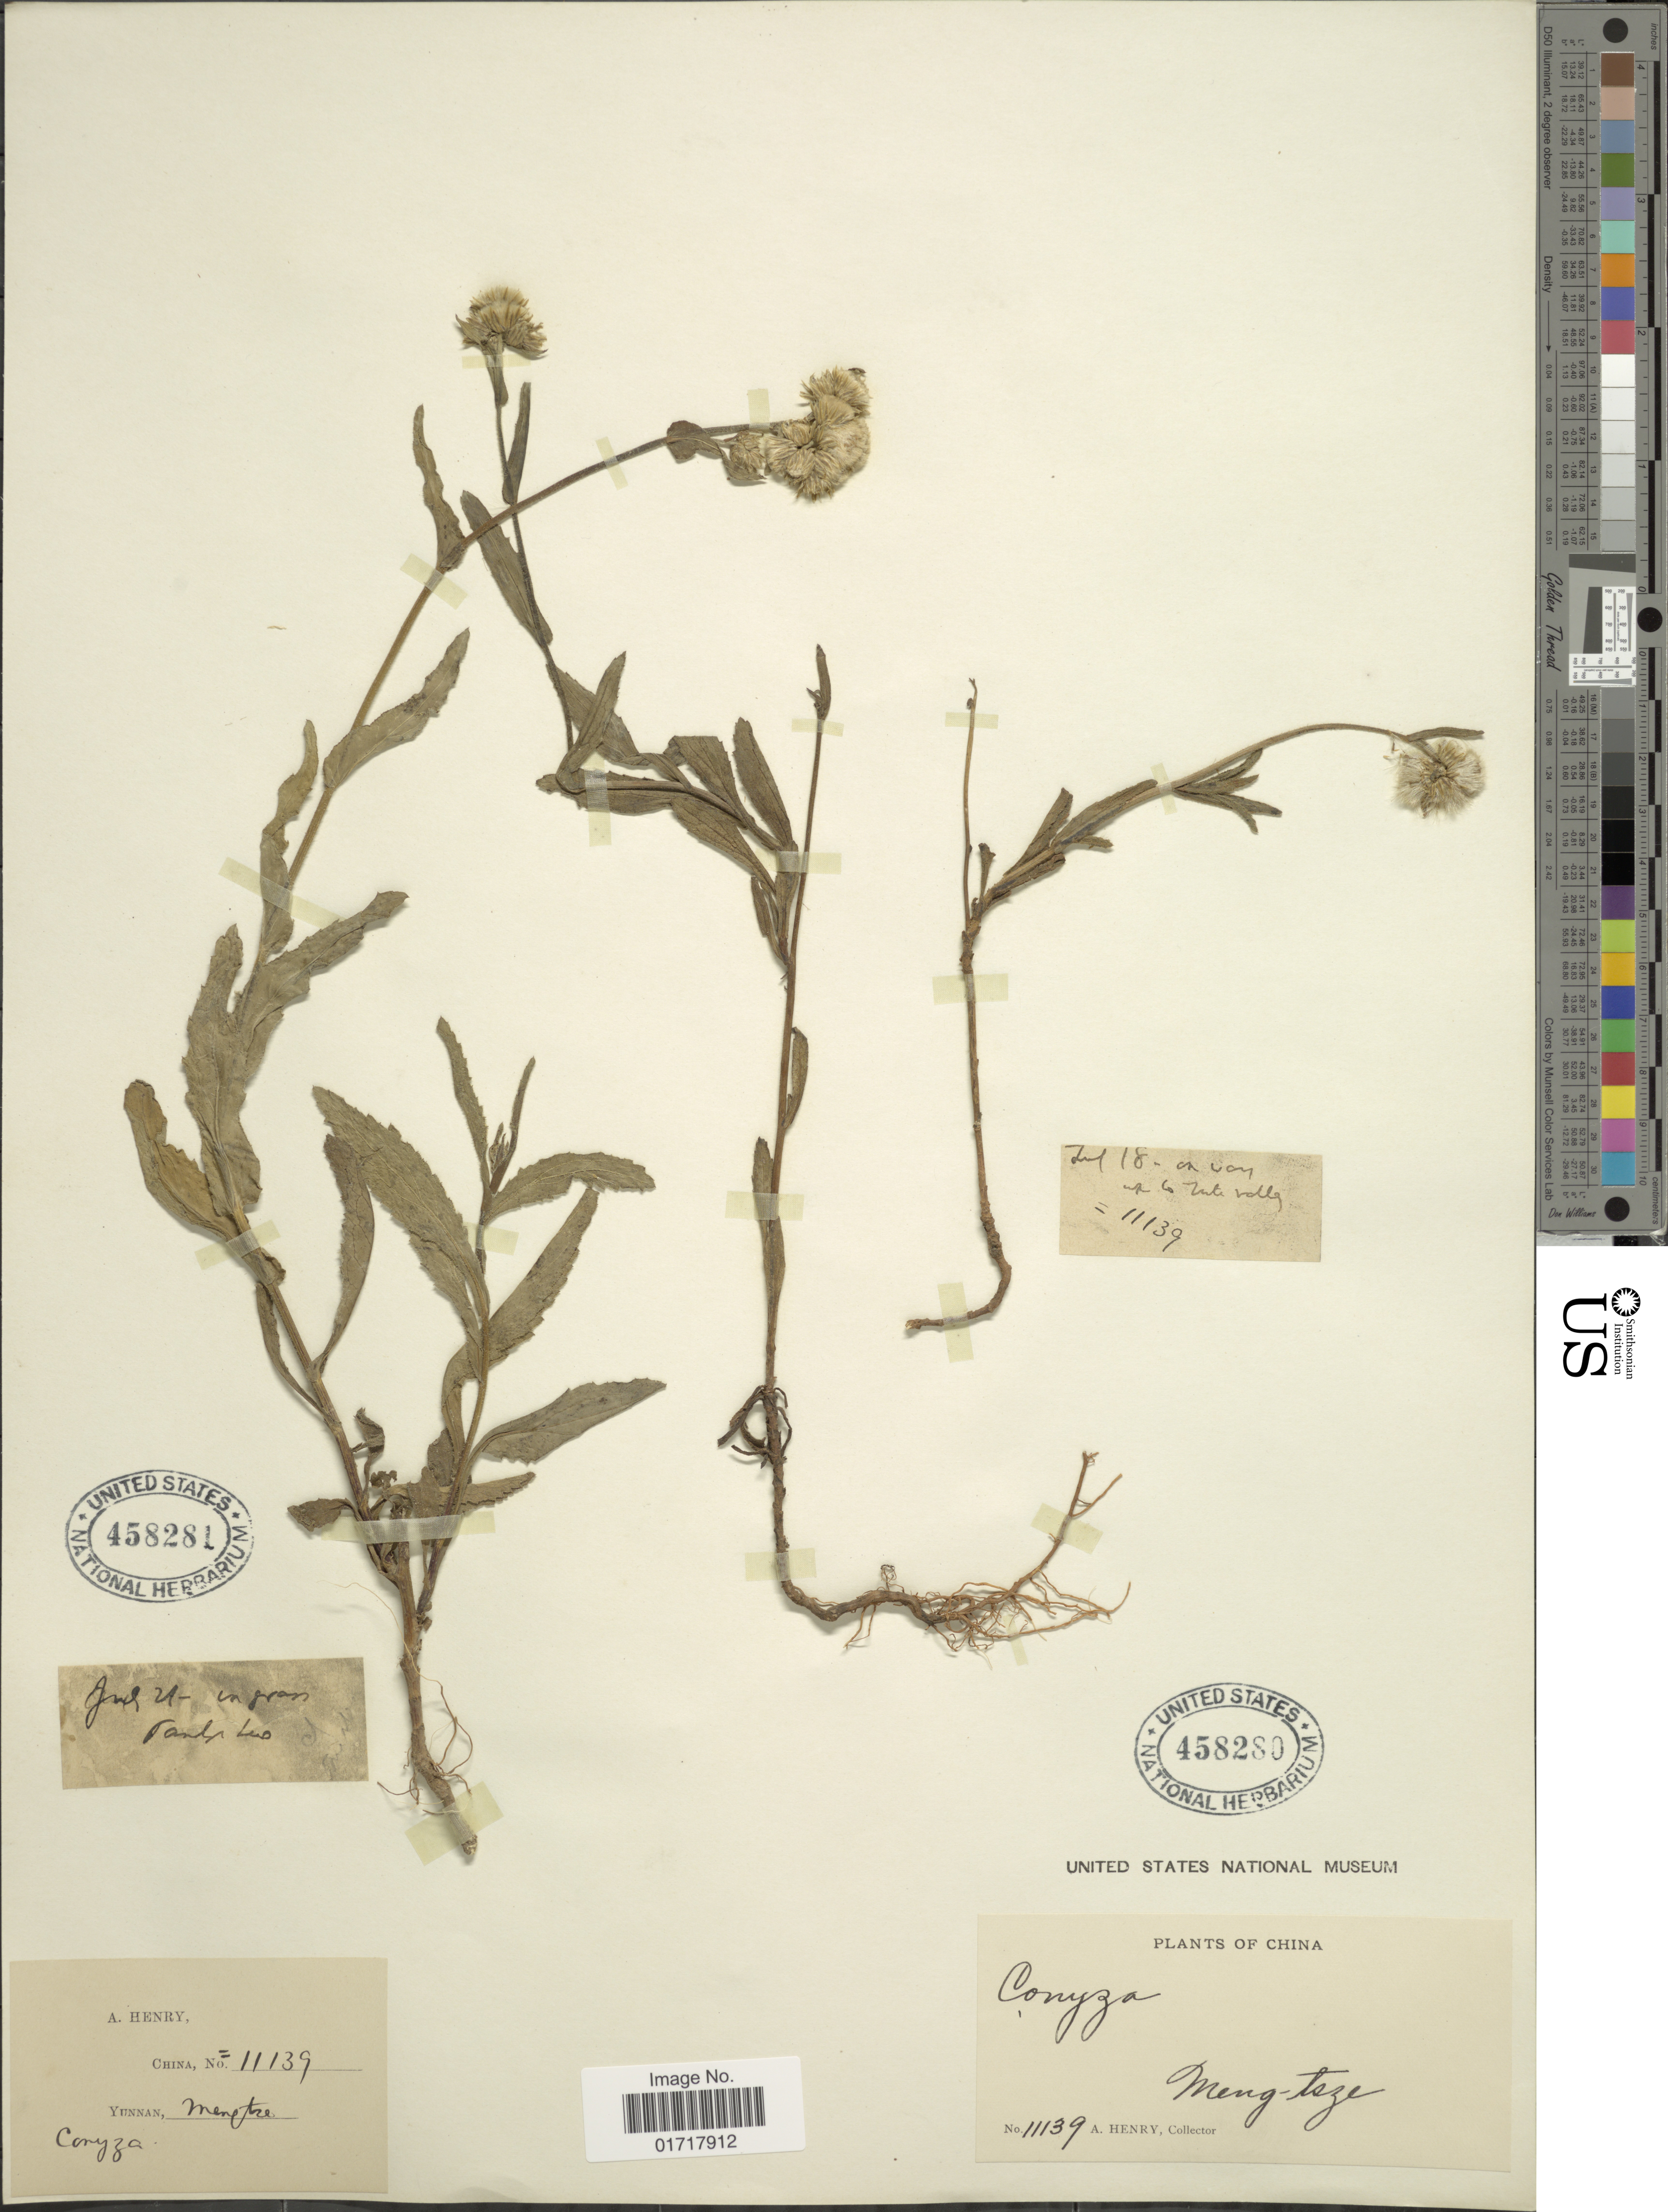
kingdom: Plantae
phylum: Tracheophyta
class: Magnoliopsida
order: Asterales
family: Asteraceae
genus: Conyza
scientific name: Conyza japonica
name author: (Thunb.) Less.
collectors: A. Henry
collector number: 11139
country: China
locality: Meng-Tsze.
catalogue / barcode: US 458280